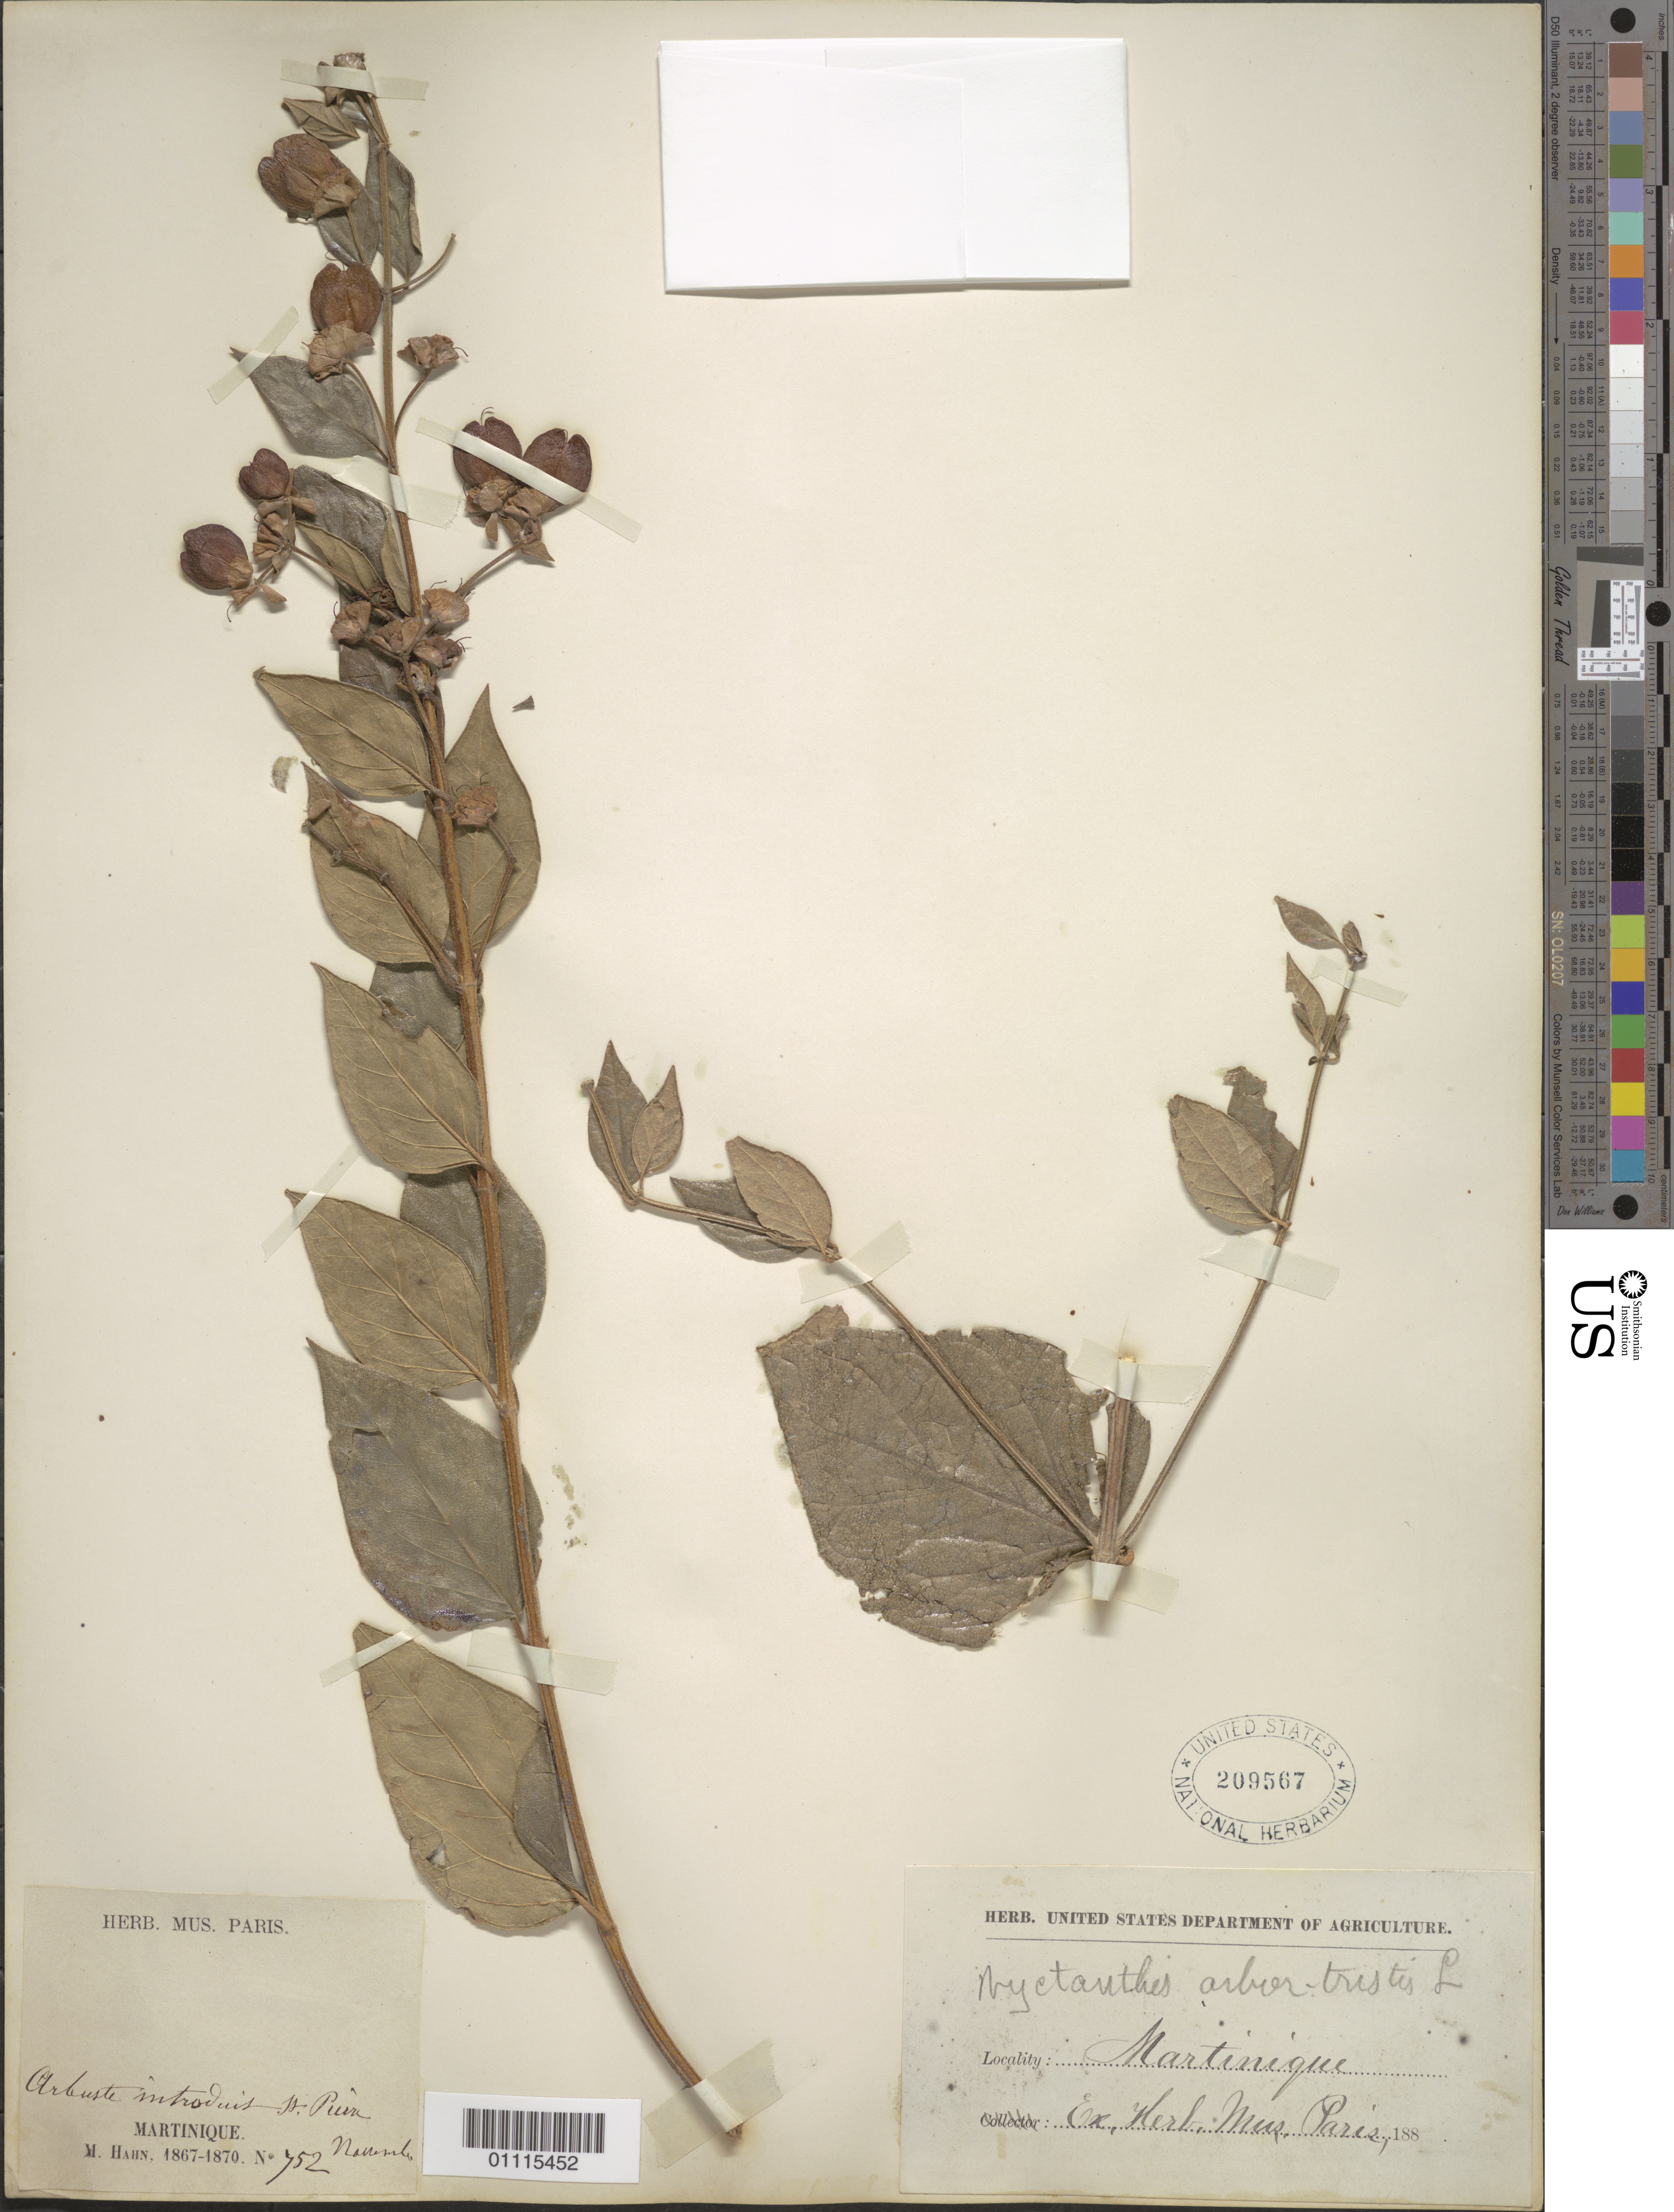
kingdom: Plantae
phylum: Tracheophyta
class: Magnoliopsida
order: Lamiales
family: Oleaceae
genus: Nyctanthes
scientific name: Nyctanthes arbor-tristis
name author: L.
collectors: M. Hahn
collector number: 752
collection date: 1867-11/1870-11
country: Martinique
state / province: Saint-Pierre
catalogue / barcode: US 209567